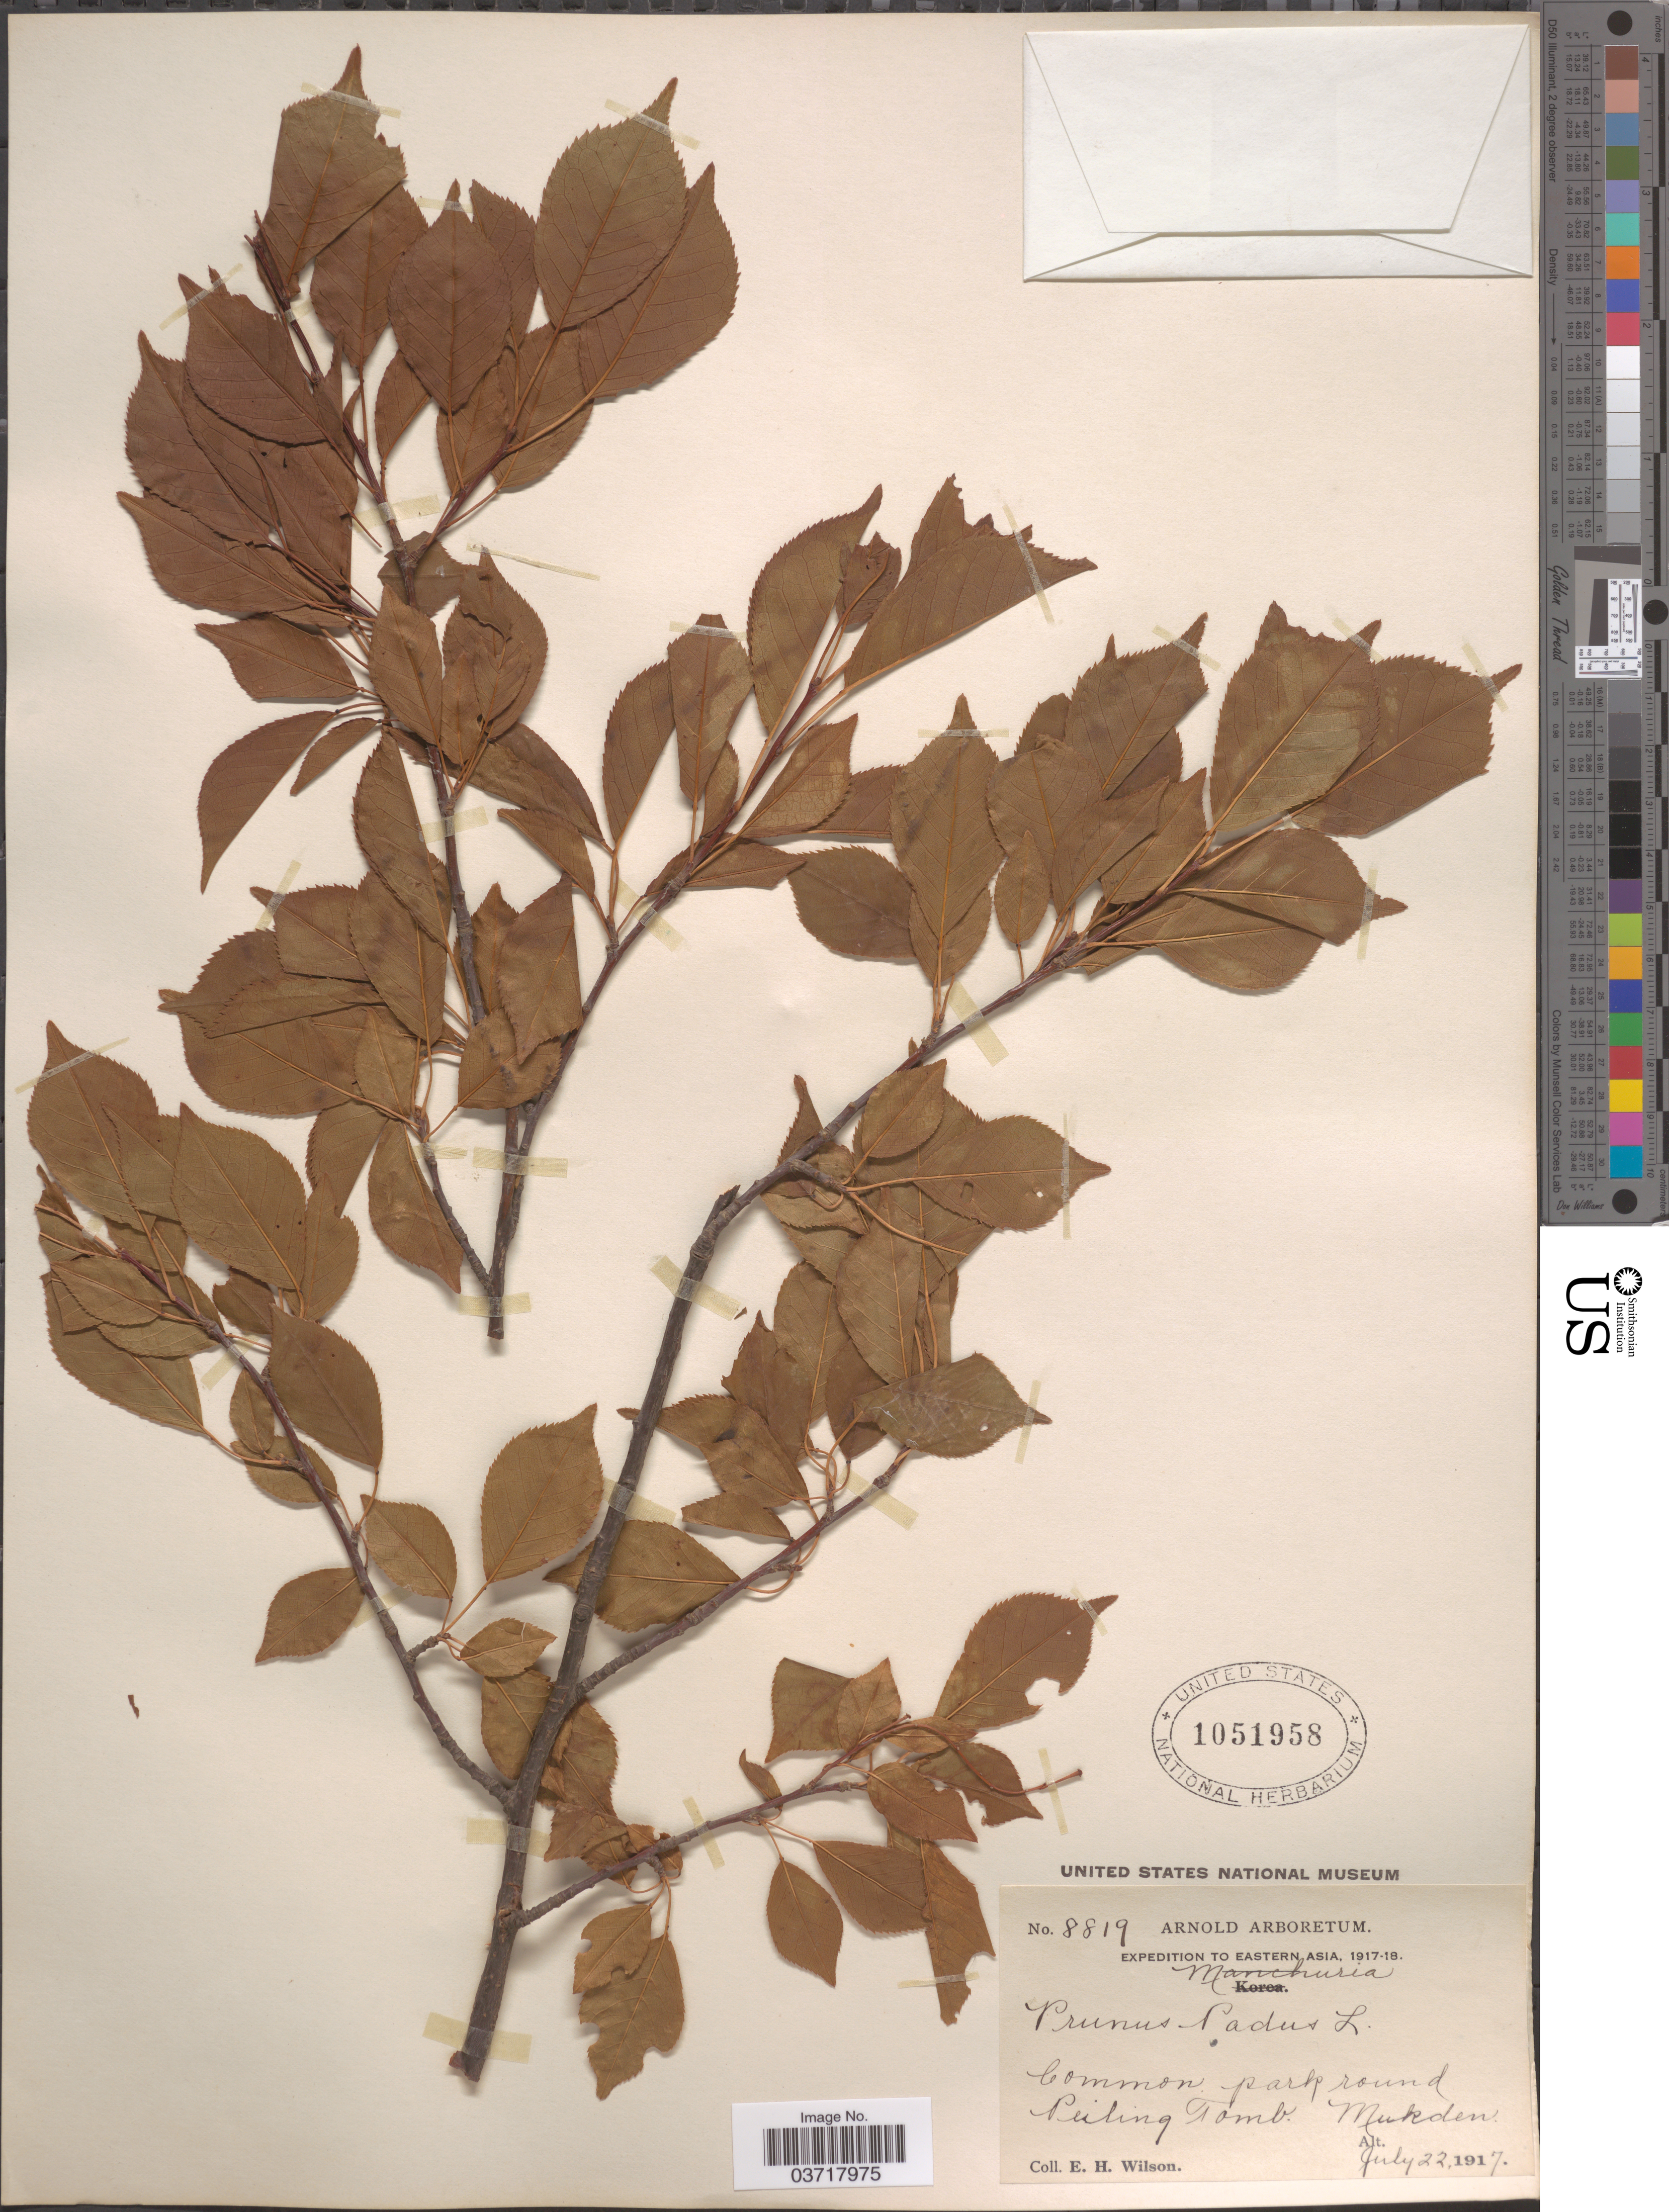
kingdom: Plantae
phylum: Tracheophyta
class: Magnoliopsida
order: Rosales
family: Rosaceae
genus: Prunus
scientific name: Prunus padus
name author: L.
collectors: E. Wilson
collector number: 8819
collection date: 1917-07-22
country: China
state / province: Liaoning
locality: Eastern Asia. Manchuria. Park round Peiling Tomb. Mukden.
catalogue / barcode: US 1051958